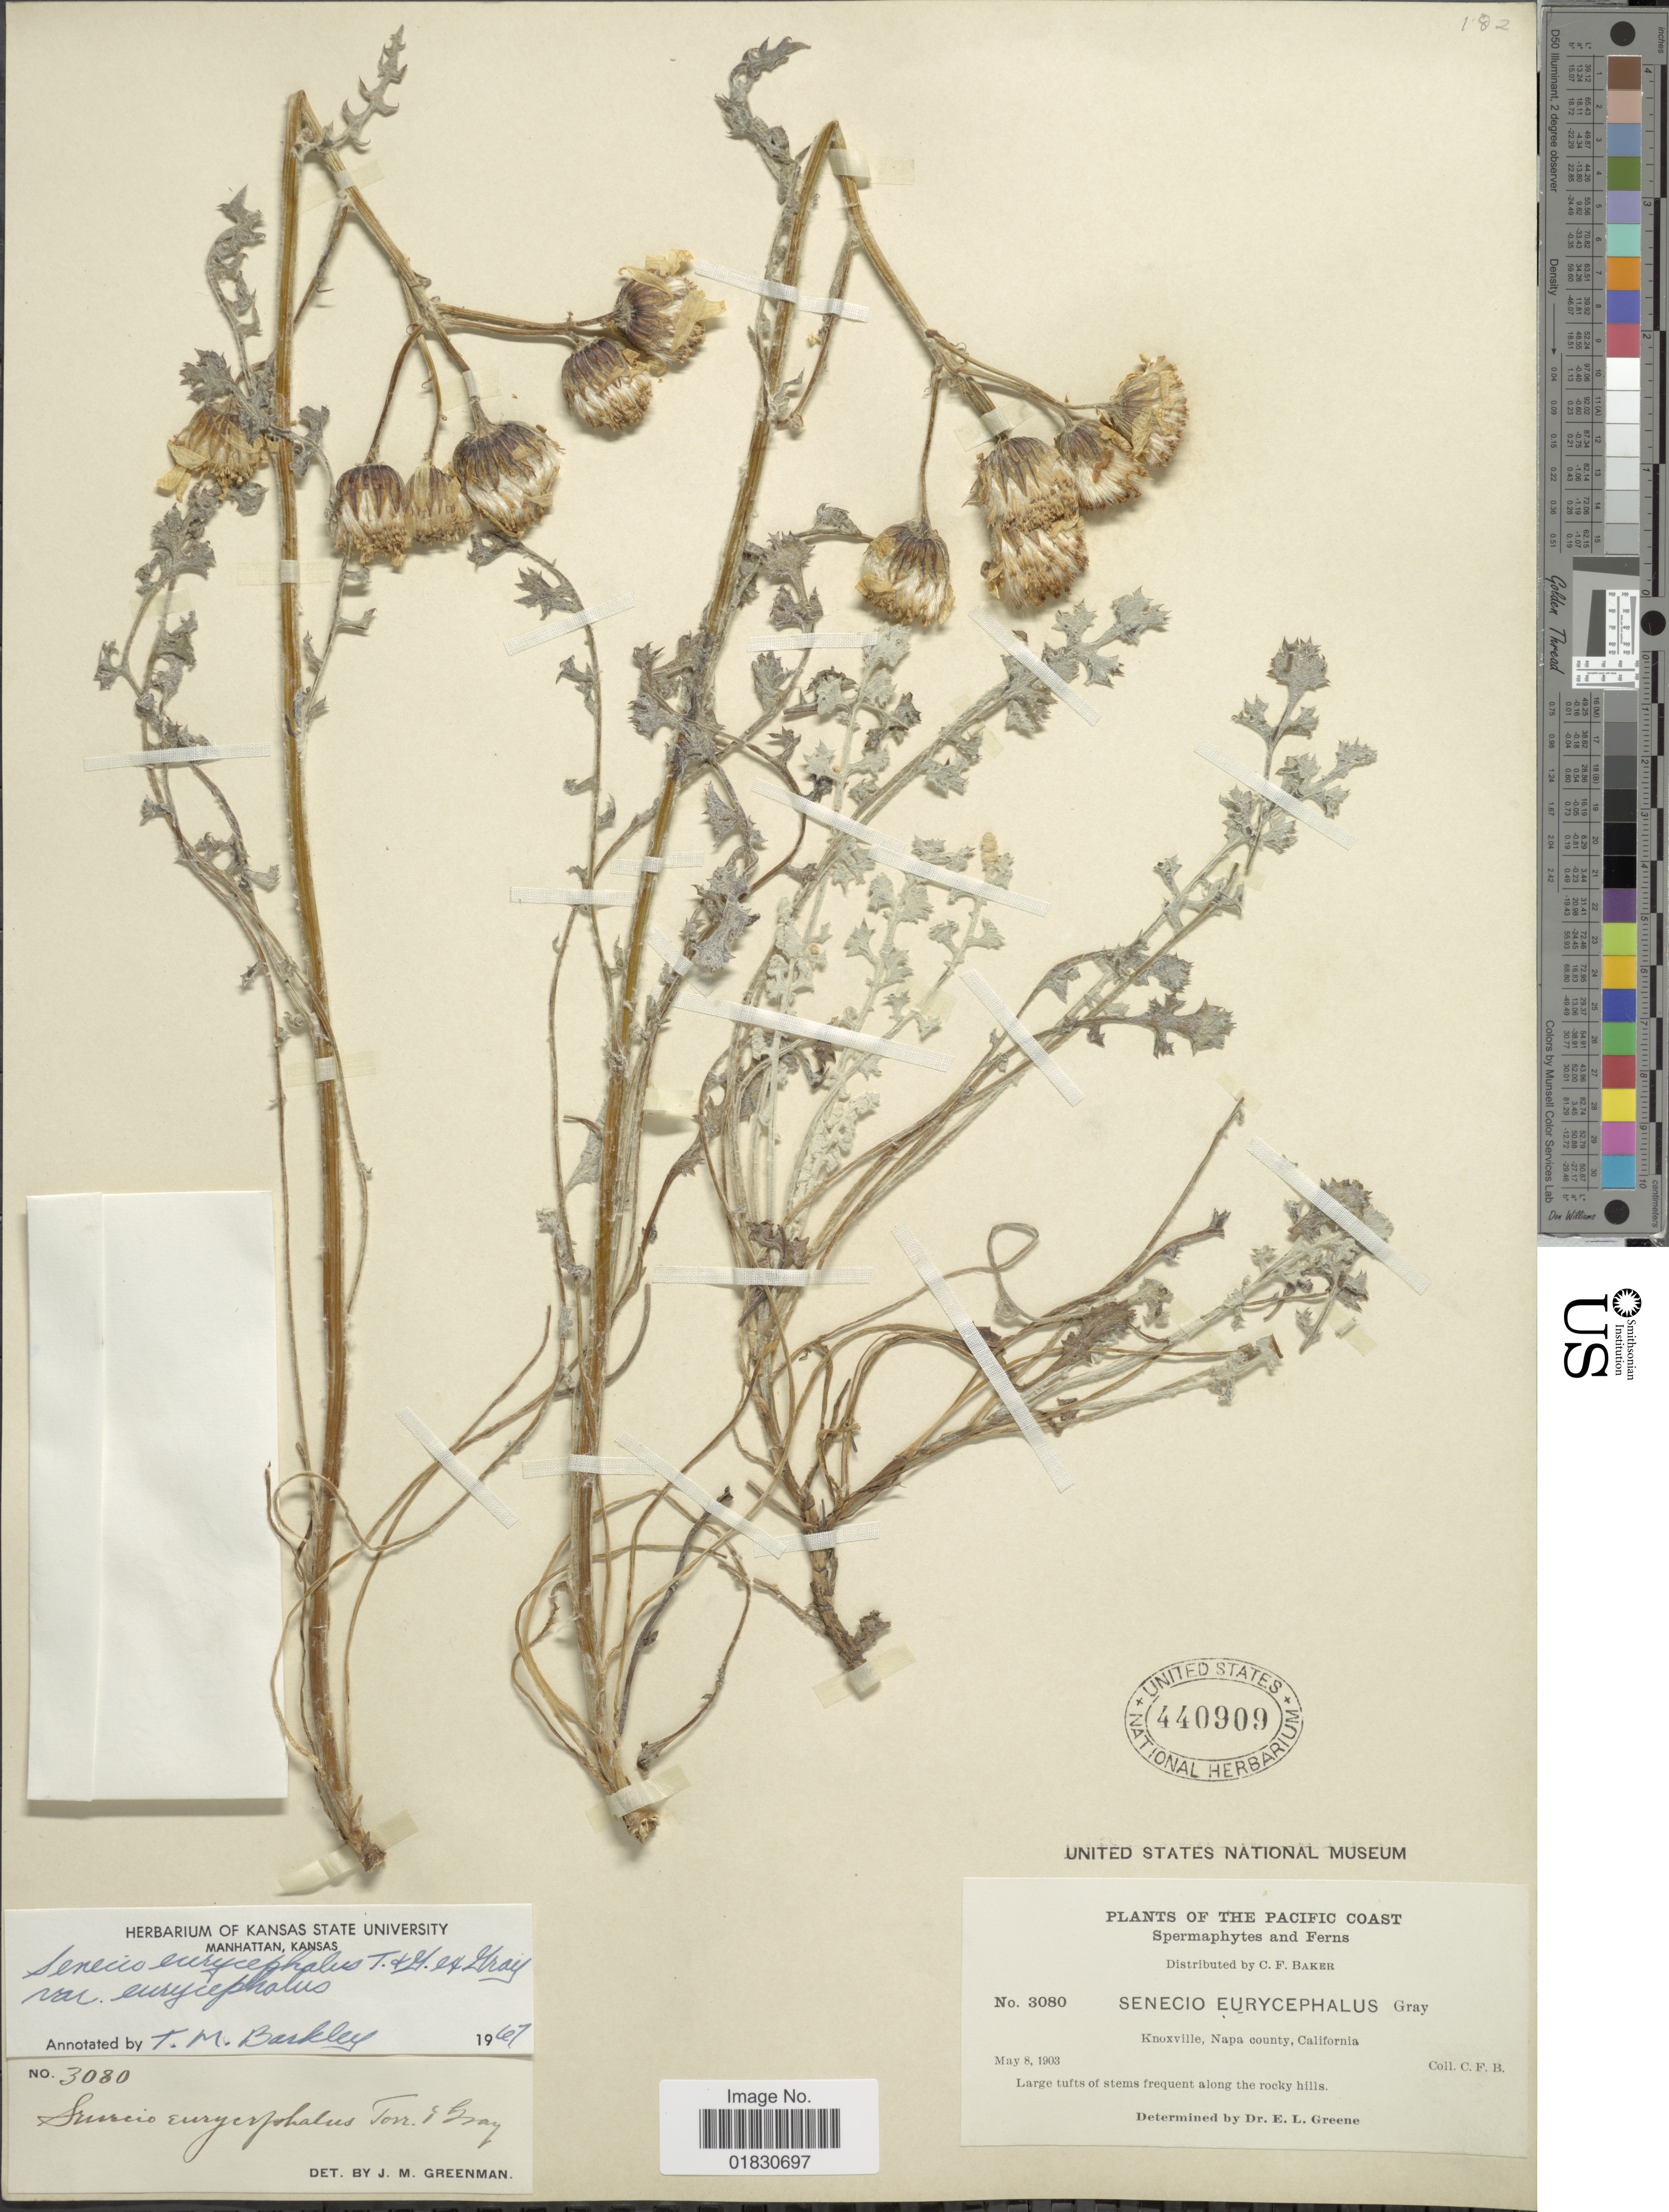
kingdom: Plantae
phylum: Tracheophyta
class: Magnoliopsida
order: Asterales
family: Asteraceae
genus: Packera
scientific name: Packera eurycephala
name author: (Torr. & A. Gray) W.A. Weber & Á. Löve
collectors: C. F. Baker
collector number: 3080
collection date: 1903-05-08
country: United States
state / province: California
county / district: Napa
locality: The Pacific Coast, Knoxville, Napa county, California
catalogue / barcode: US 440909